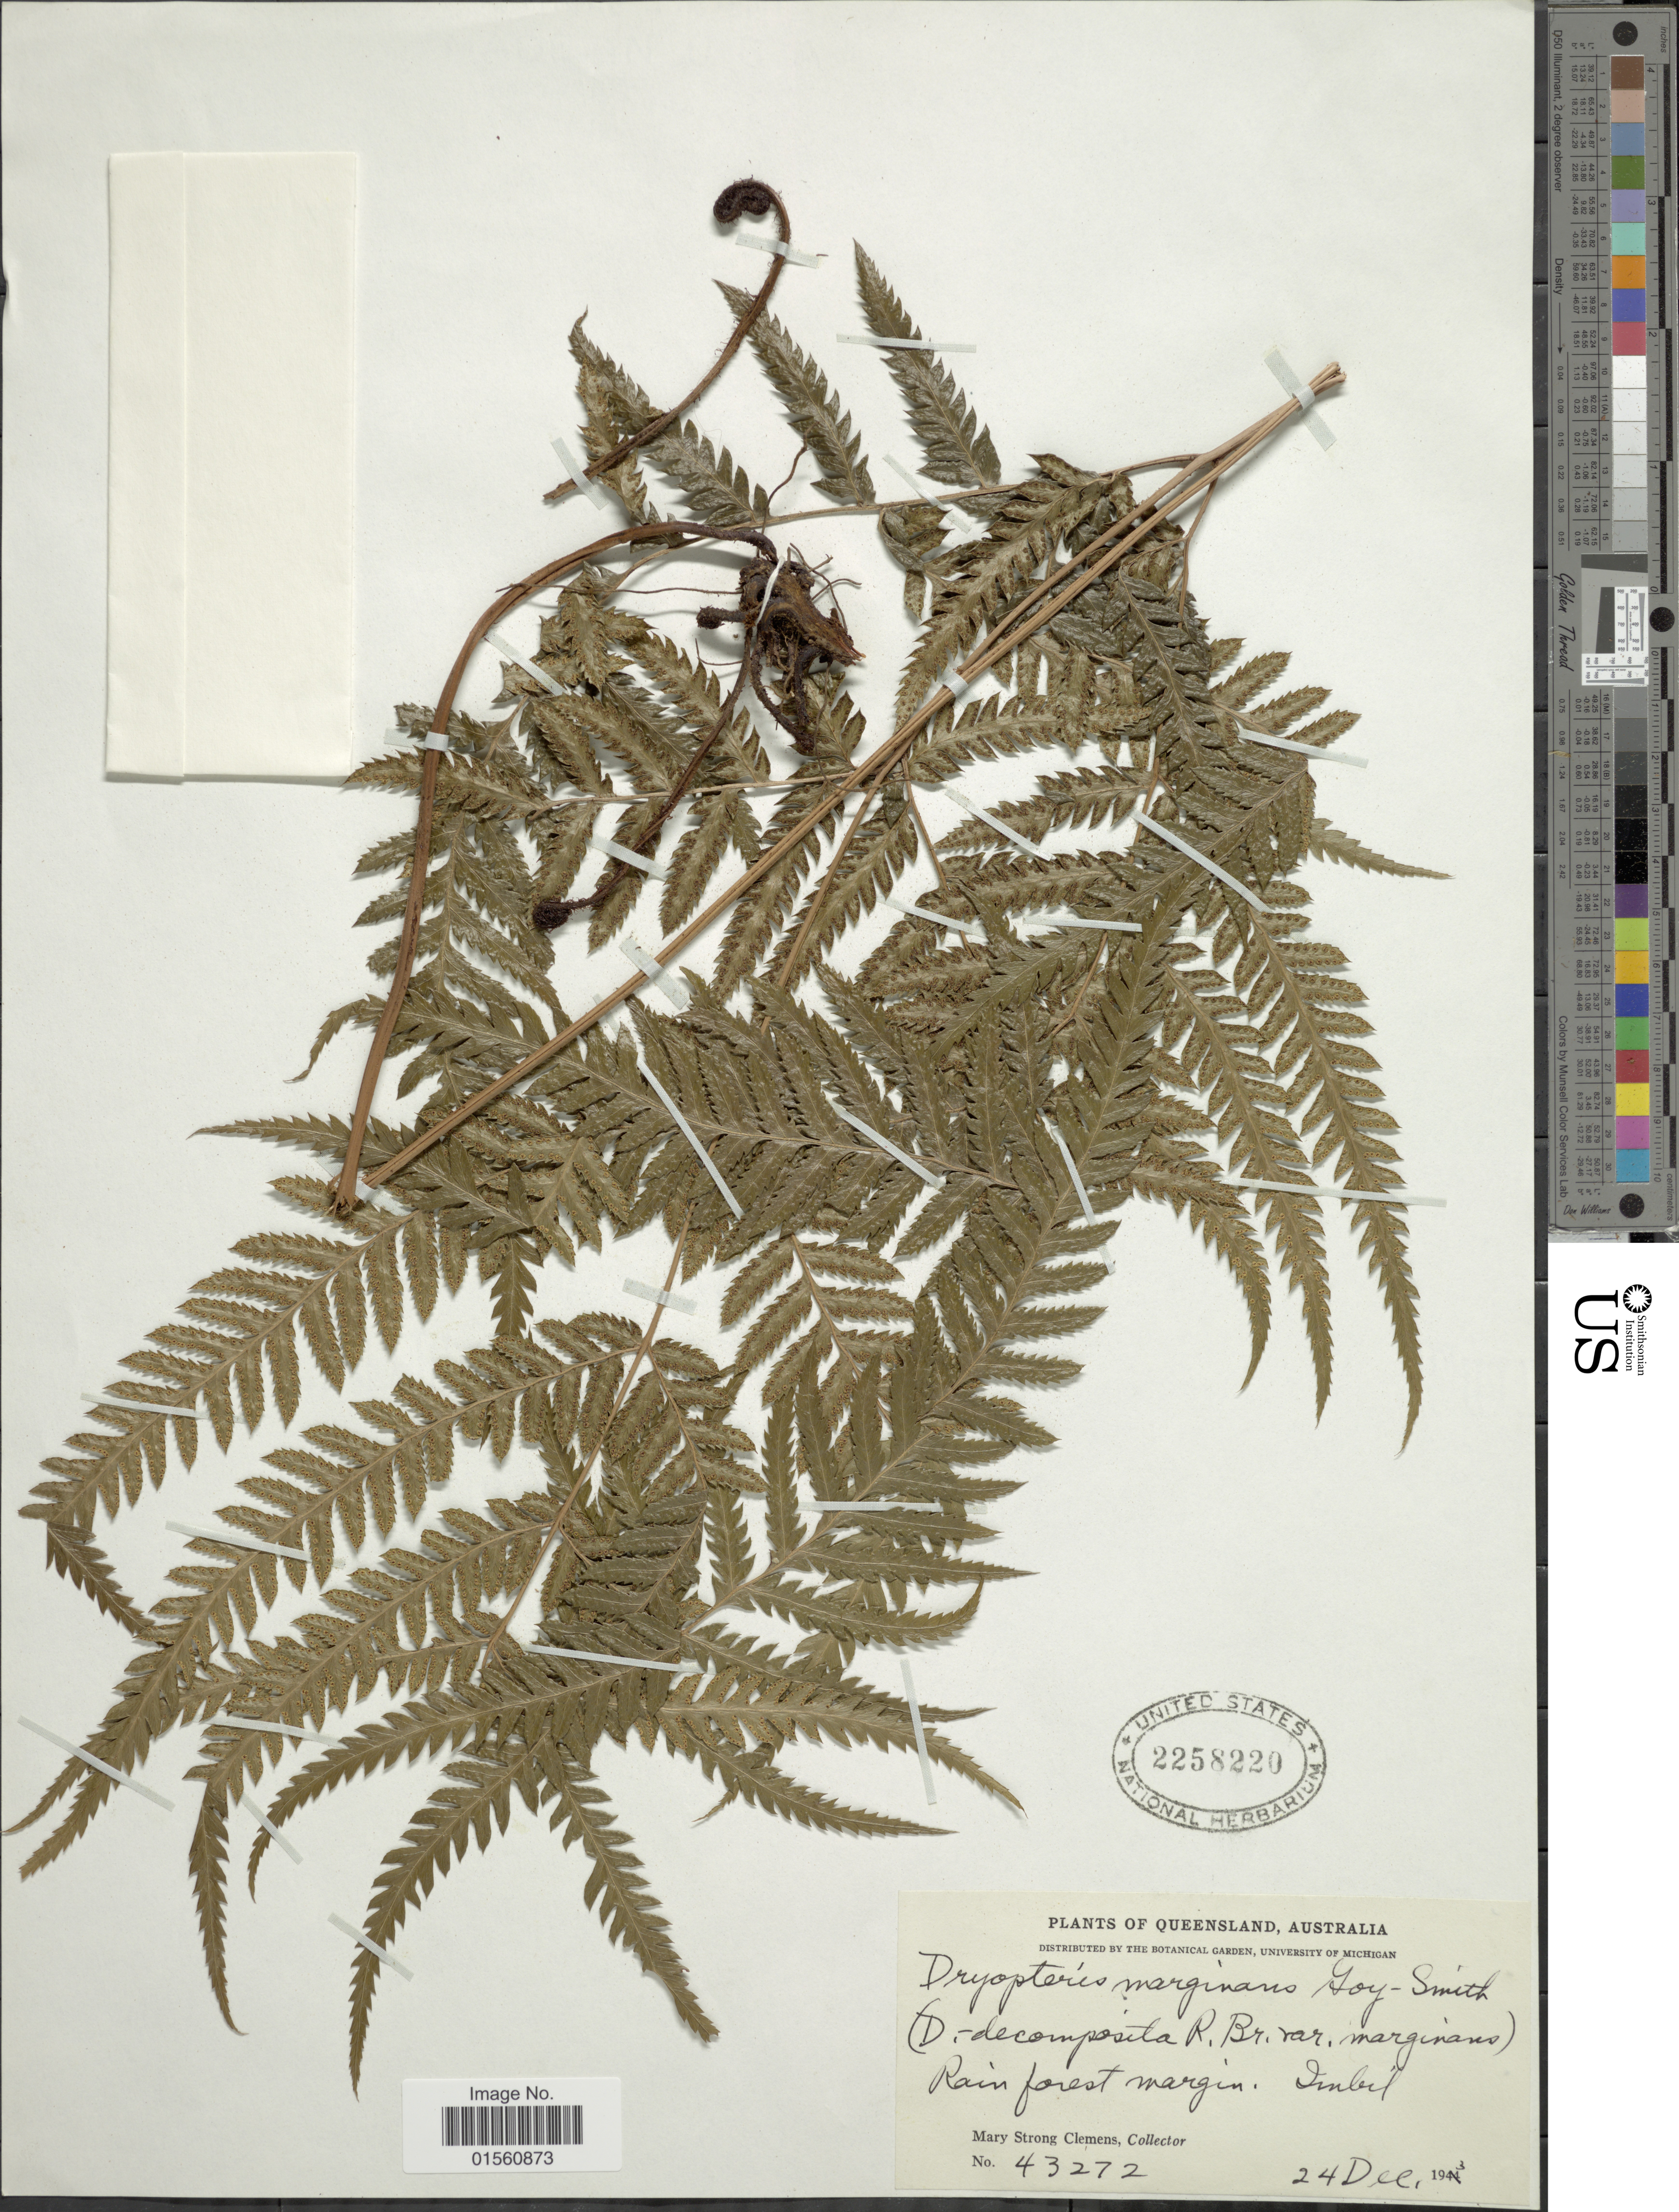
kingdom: Plantae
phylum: Tracheophyta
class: Polypodiopsida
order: Polypodiales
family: Dryopteridaceae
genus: Lastreopsis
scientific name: Lastreopsis marginans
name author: (F. Muell.) D.A. Sm. & Tindale ex Tindale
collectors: M. S. Clemens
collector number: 43272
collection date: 1943-12-24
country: Australia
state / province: Queensland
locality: Rain forest margin, Imbil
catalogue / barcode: US 2258220